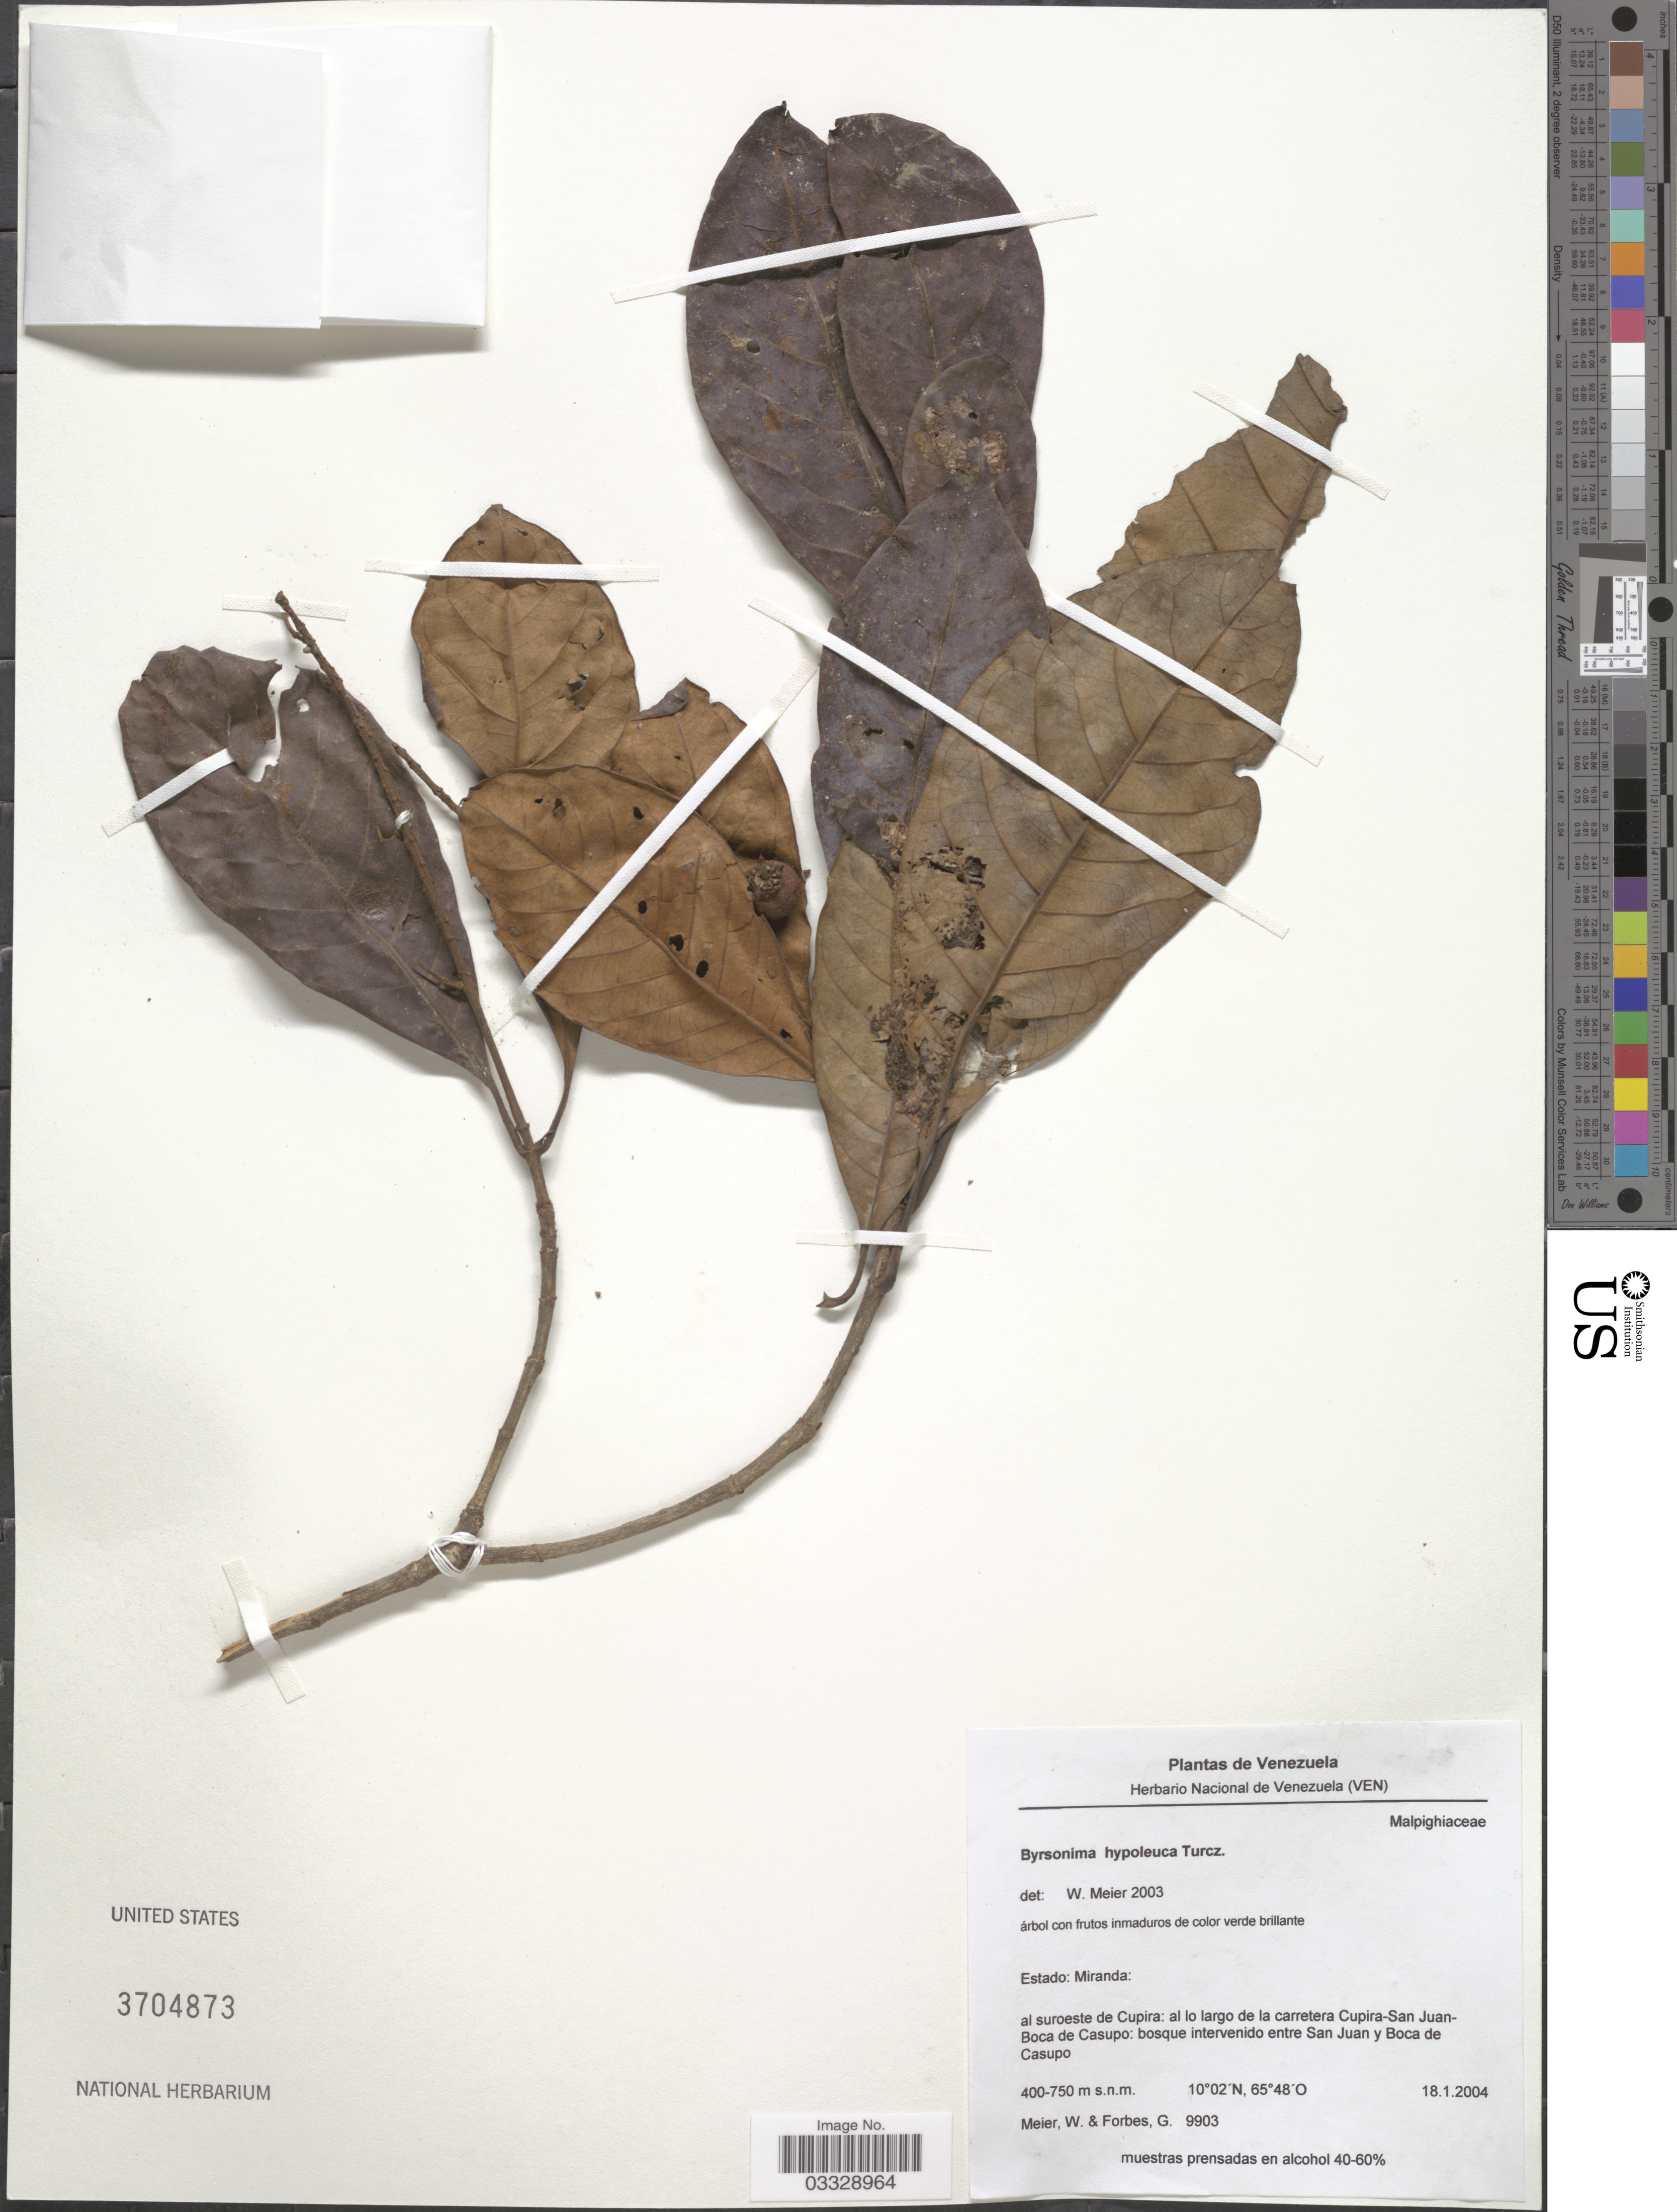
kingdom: Plantae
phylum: Tracheophyta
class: Magnoliopsida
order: Malpighiales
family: Malpighiaceae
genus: Byrsonima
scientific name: Byrsonima hypoleuca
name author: Turcz.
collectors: W. Meier & G. Forbes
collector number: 9903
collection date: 2004-01-18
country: Venezuela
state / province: Miranda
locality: Al suroeste de Cupira: al lo largo de la carretera Cupira-San Juan-Boca de Casupo: bosque intervenido entre San Juan y Boca de Casupo.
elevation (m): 400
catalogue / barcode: US 3704873